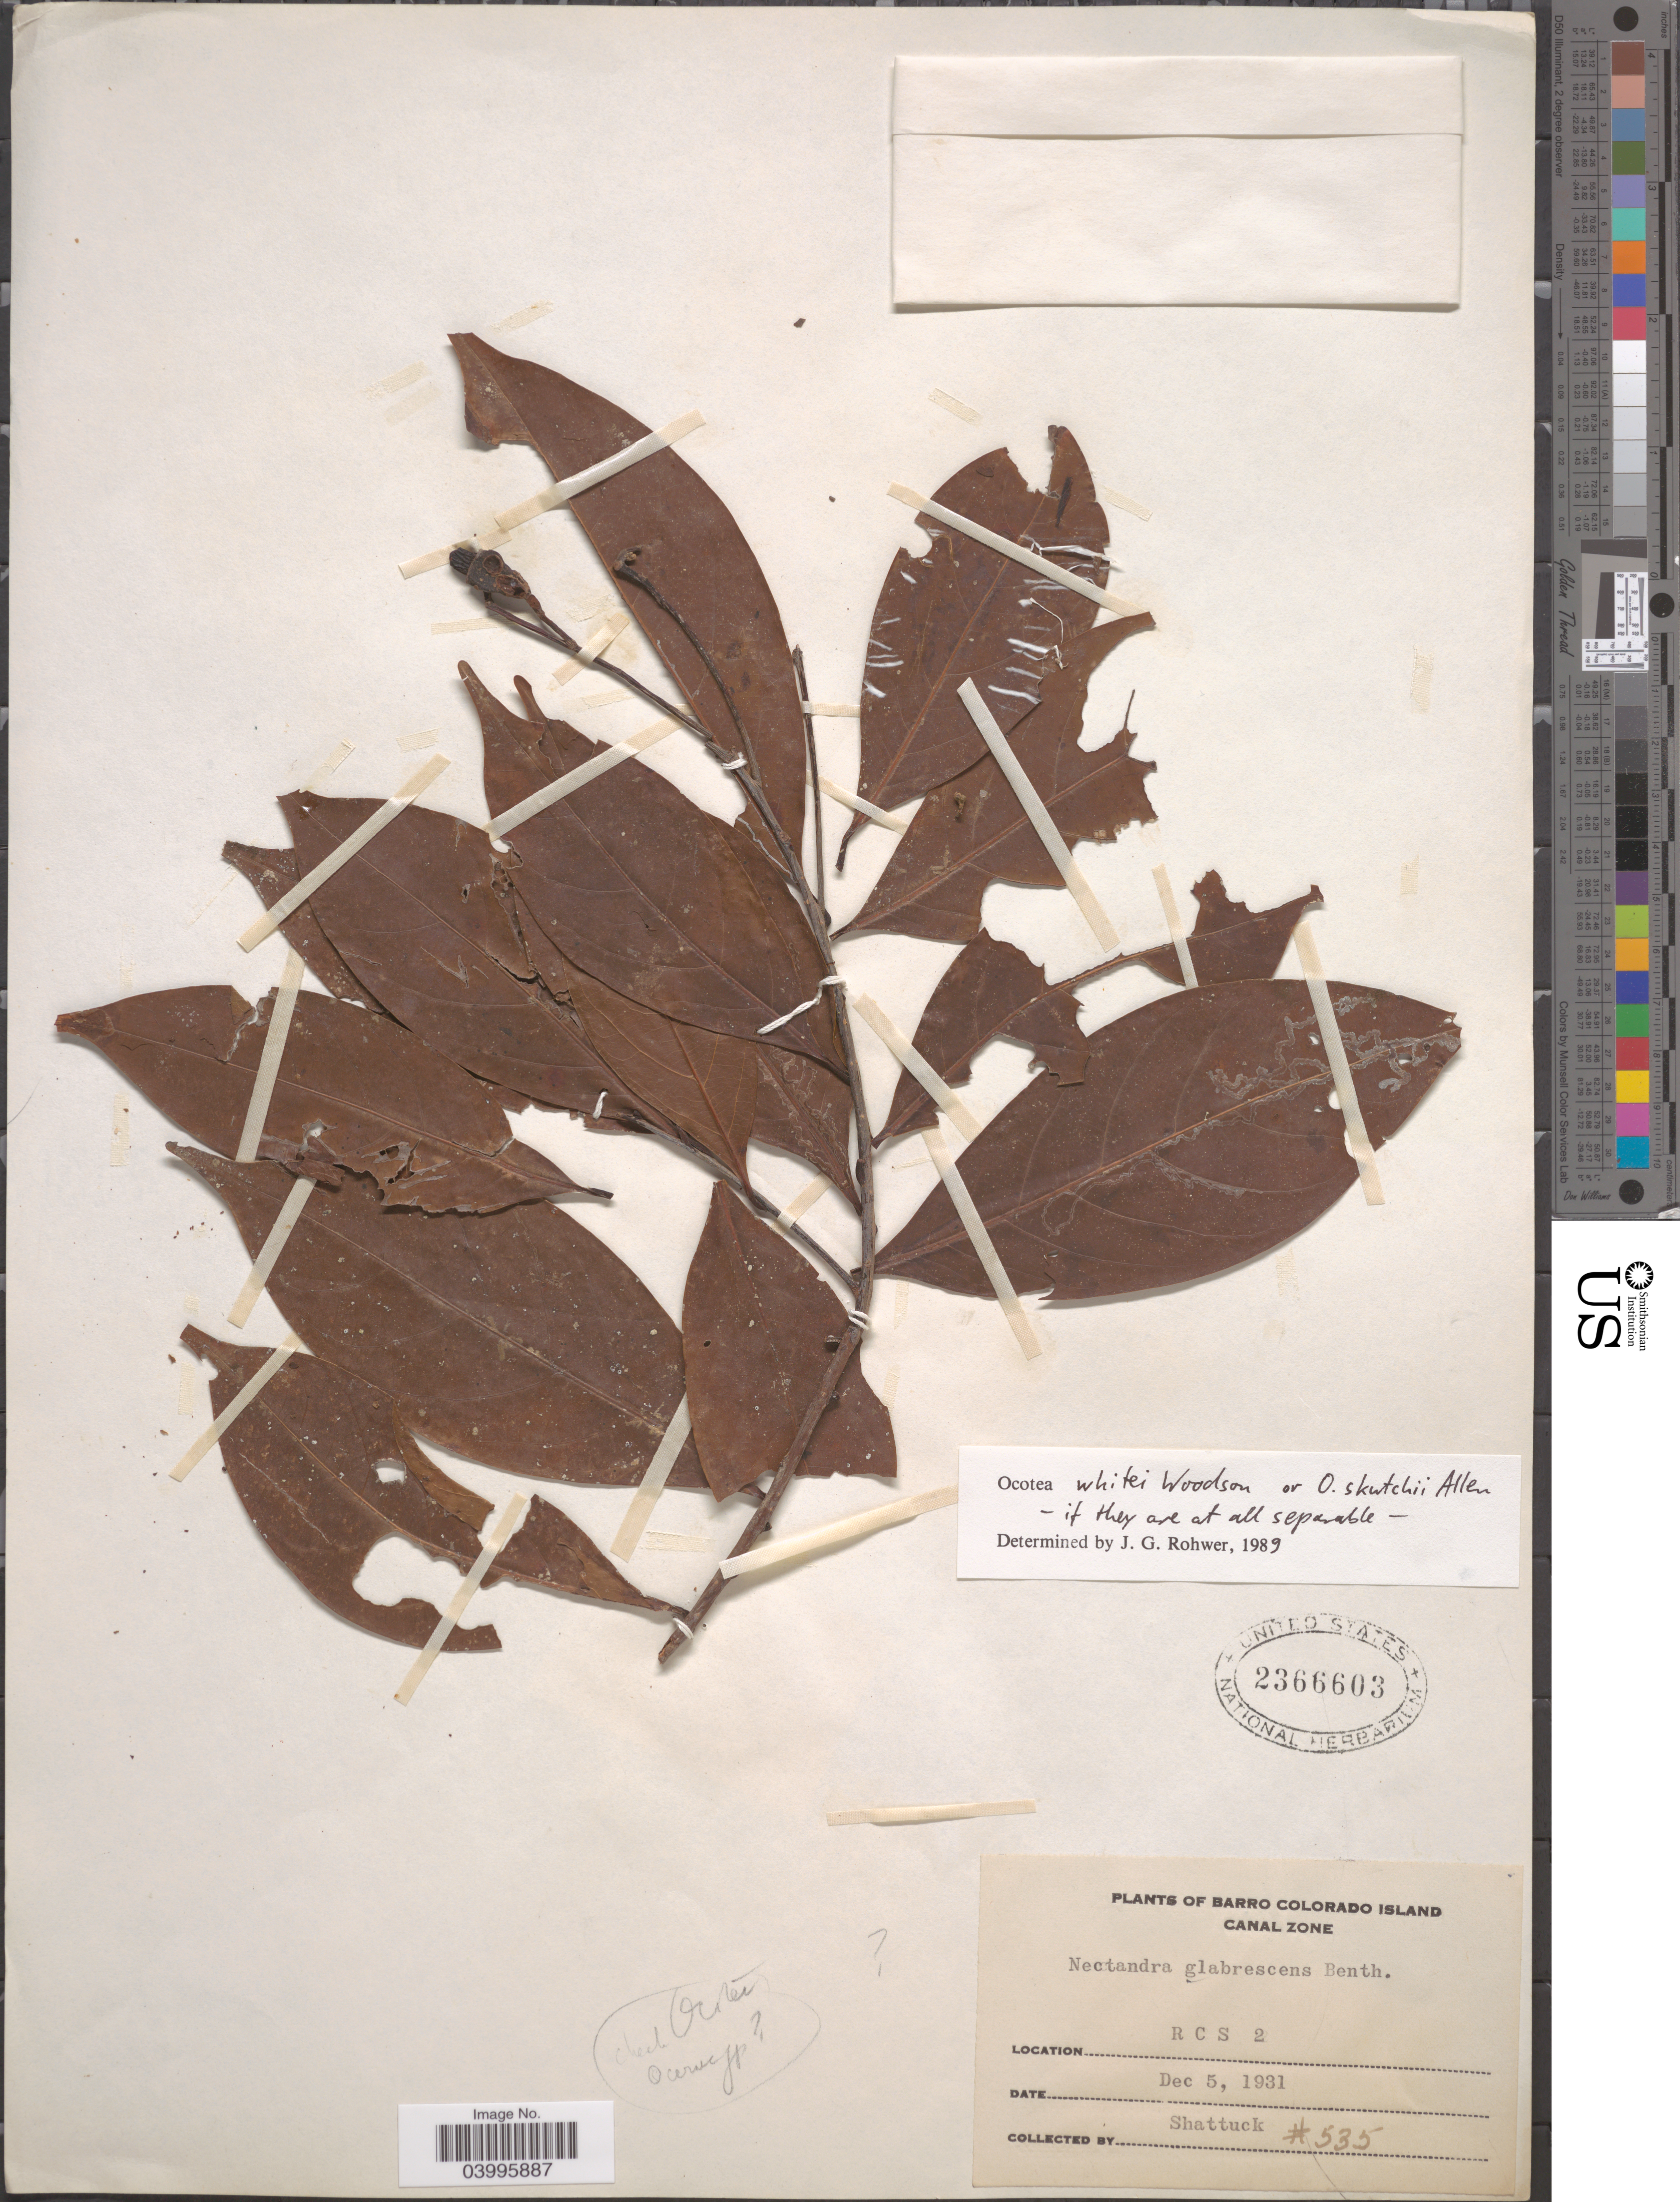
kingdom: Plantae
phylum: Tracheophyta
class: Magnoliopsida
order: Laurales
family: Lauraceae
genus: Ocotea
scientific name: Ocotea skutchii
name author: C.K. Allen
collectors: Shattuck, --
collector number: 535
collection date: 1931-12-05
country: Panama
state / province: Panamá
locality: Barro Colorado Island, Canal Zone. RCS 2.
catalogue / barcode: US 2366603